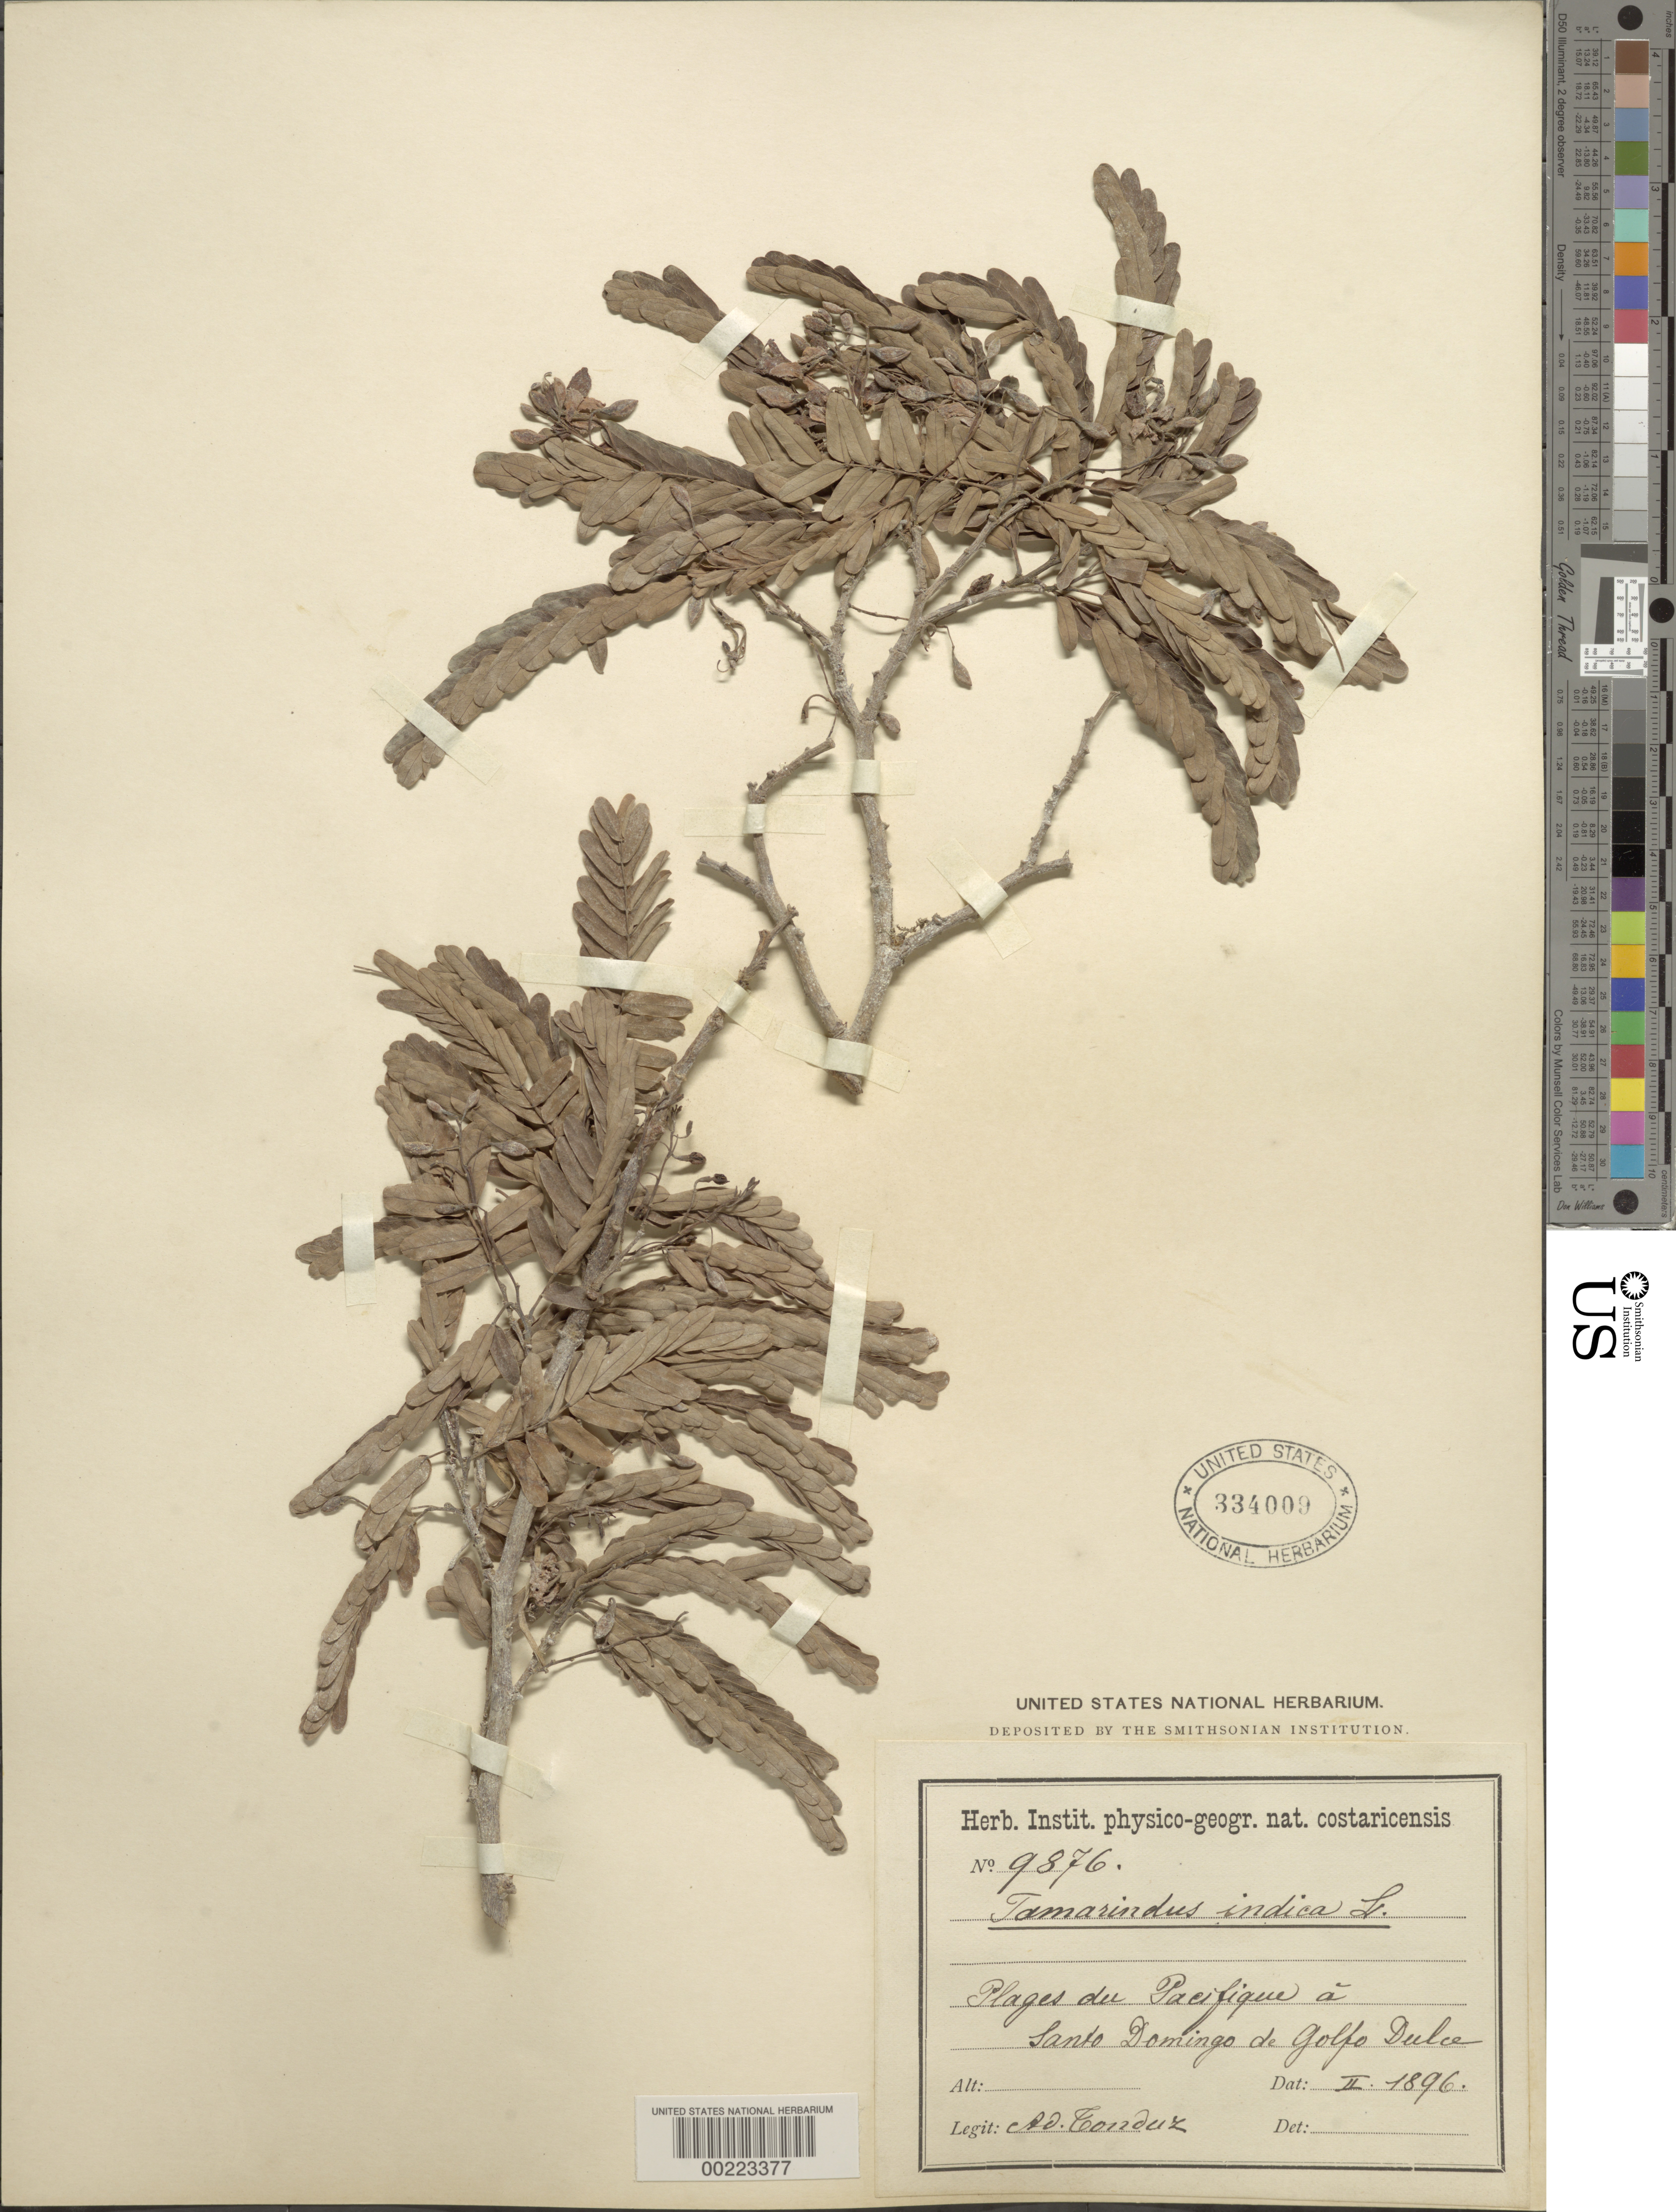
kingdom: Plantae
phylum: Tracheophyta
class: Magnoliopsida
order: Fabales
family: Fabaceae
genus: Tamarindus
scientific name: Tamarindus indica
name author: L.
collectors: A. Tonduz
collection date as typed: Feb 1896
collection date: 1896-02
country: Costa Rica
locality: Santo Domingo de Golfo Dulce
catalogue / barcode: US 334009